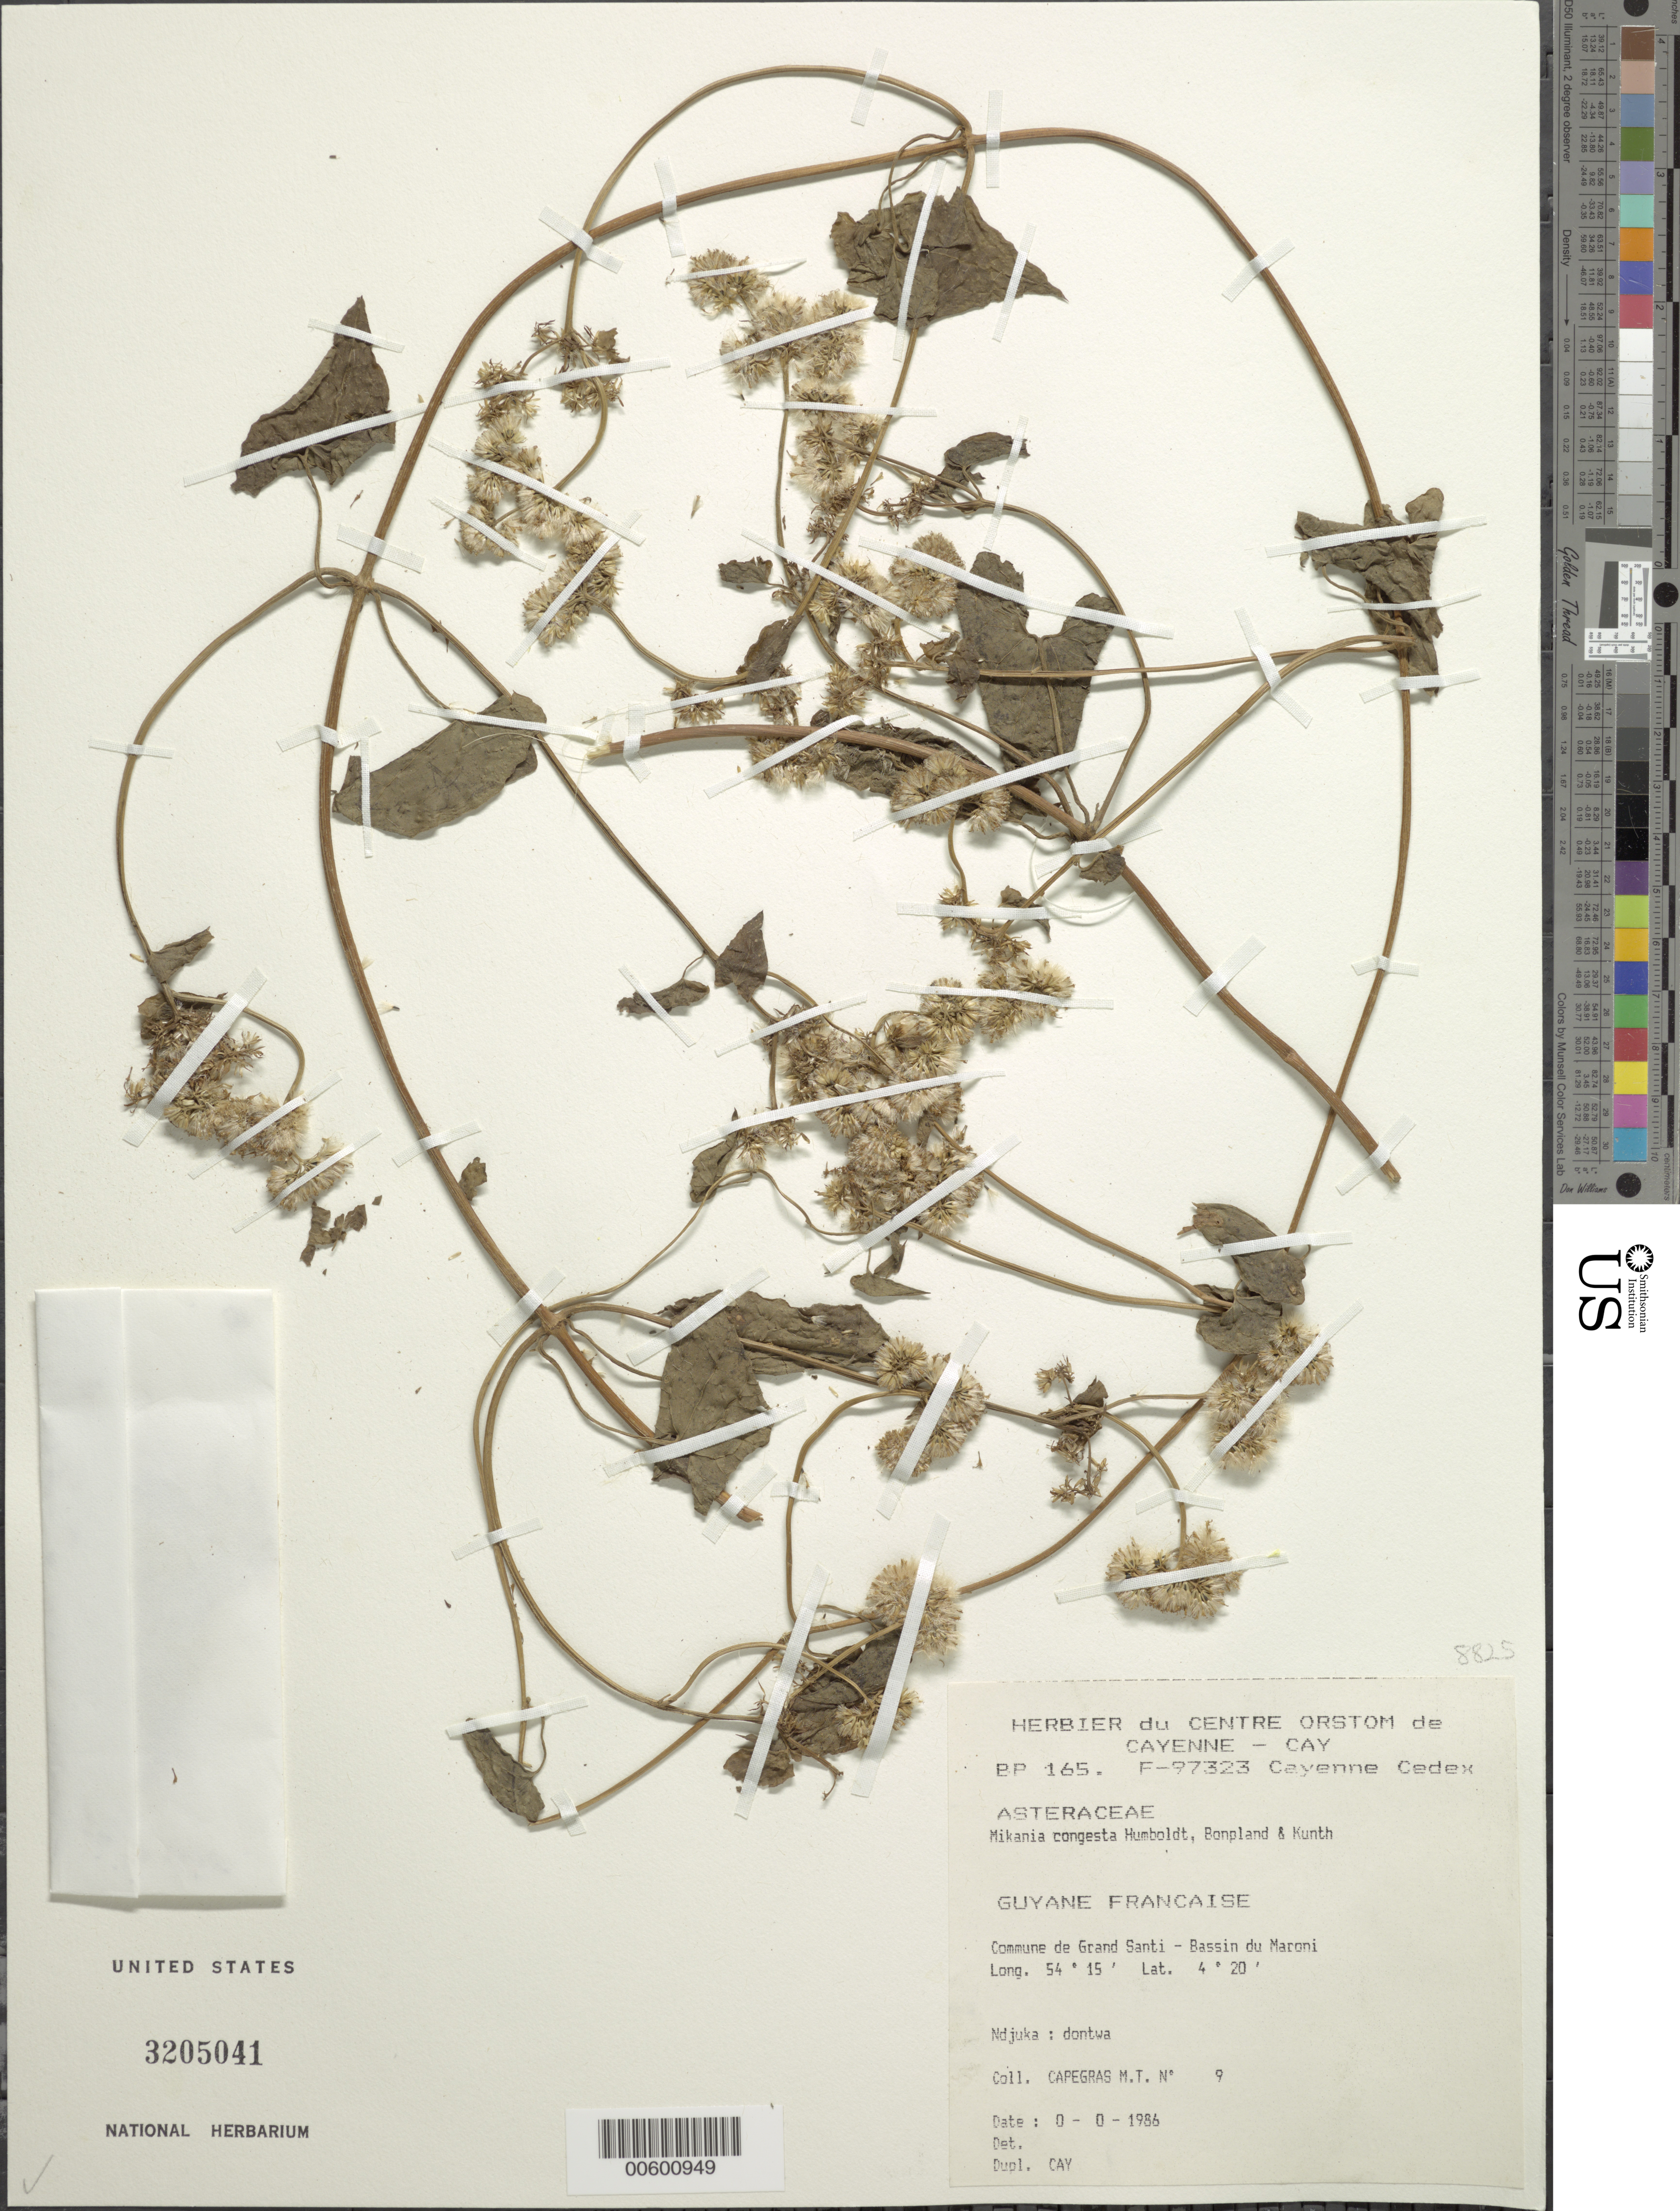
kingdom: Plantae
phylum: Tracheophyta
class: Magnoliopsida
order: Asterales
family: Asteraceae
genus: Mikania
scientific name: Mikania congesta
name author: DC.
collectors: M. Capegras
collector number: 9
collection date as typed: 1986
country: French Guiana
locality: Commune de Grand Santi, Bassin du Maroni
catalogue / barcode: US 3205041